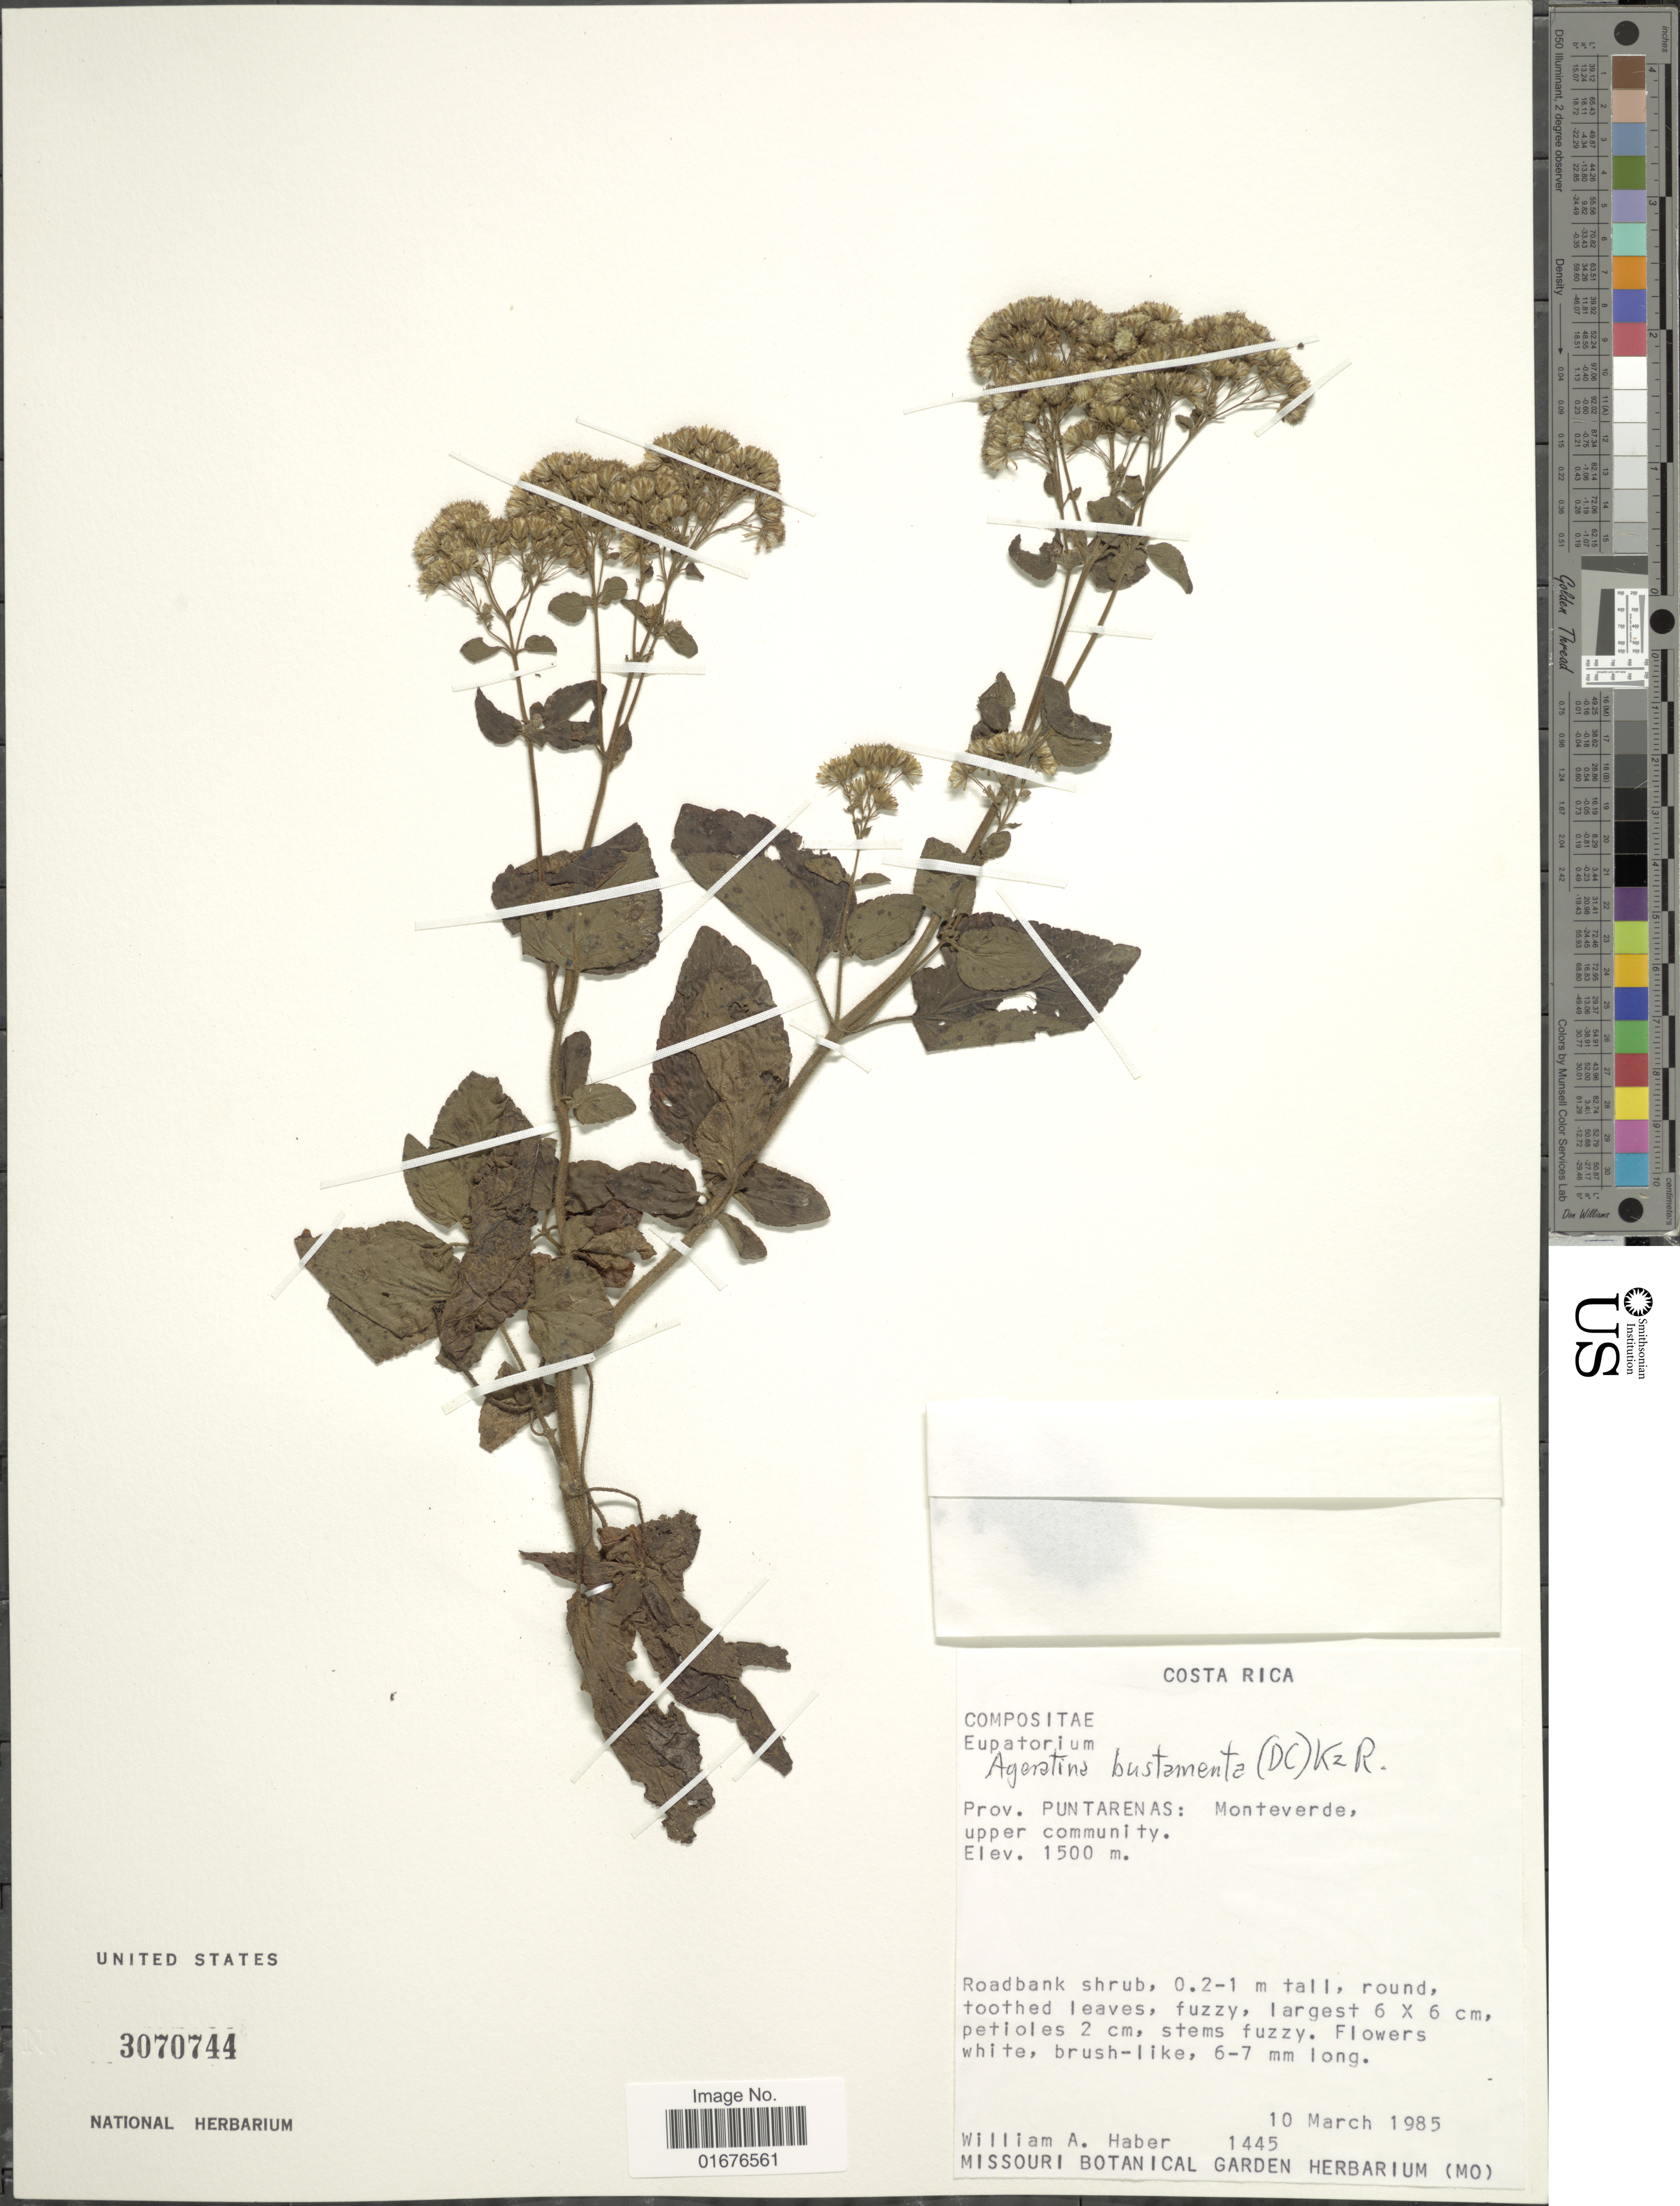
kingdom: Plantae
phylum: Tracheophyta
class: Magnoliopsida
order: Asterales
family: Asteraceae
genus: Ageratina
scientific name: Ageratina pichinchensis var. bustamenta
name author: (DC.) R.M. King & H. Rob.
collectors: W. A. Haber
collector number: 1445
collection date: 1985-03-10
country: Costa Rica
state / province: Puntarenas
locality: Monteverde, upper community, roadbank shrub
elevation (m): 1500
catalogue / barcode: US 3070744